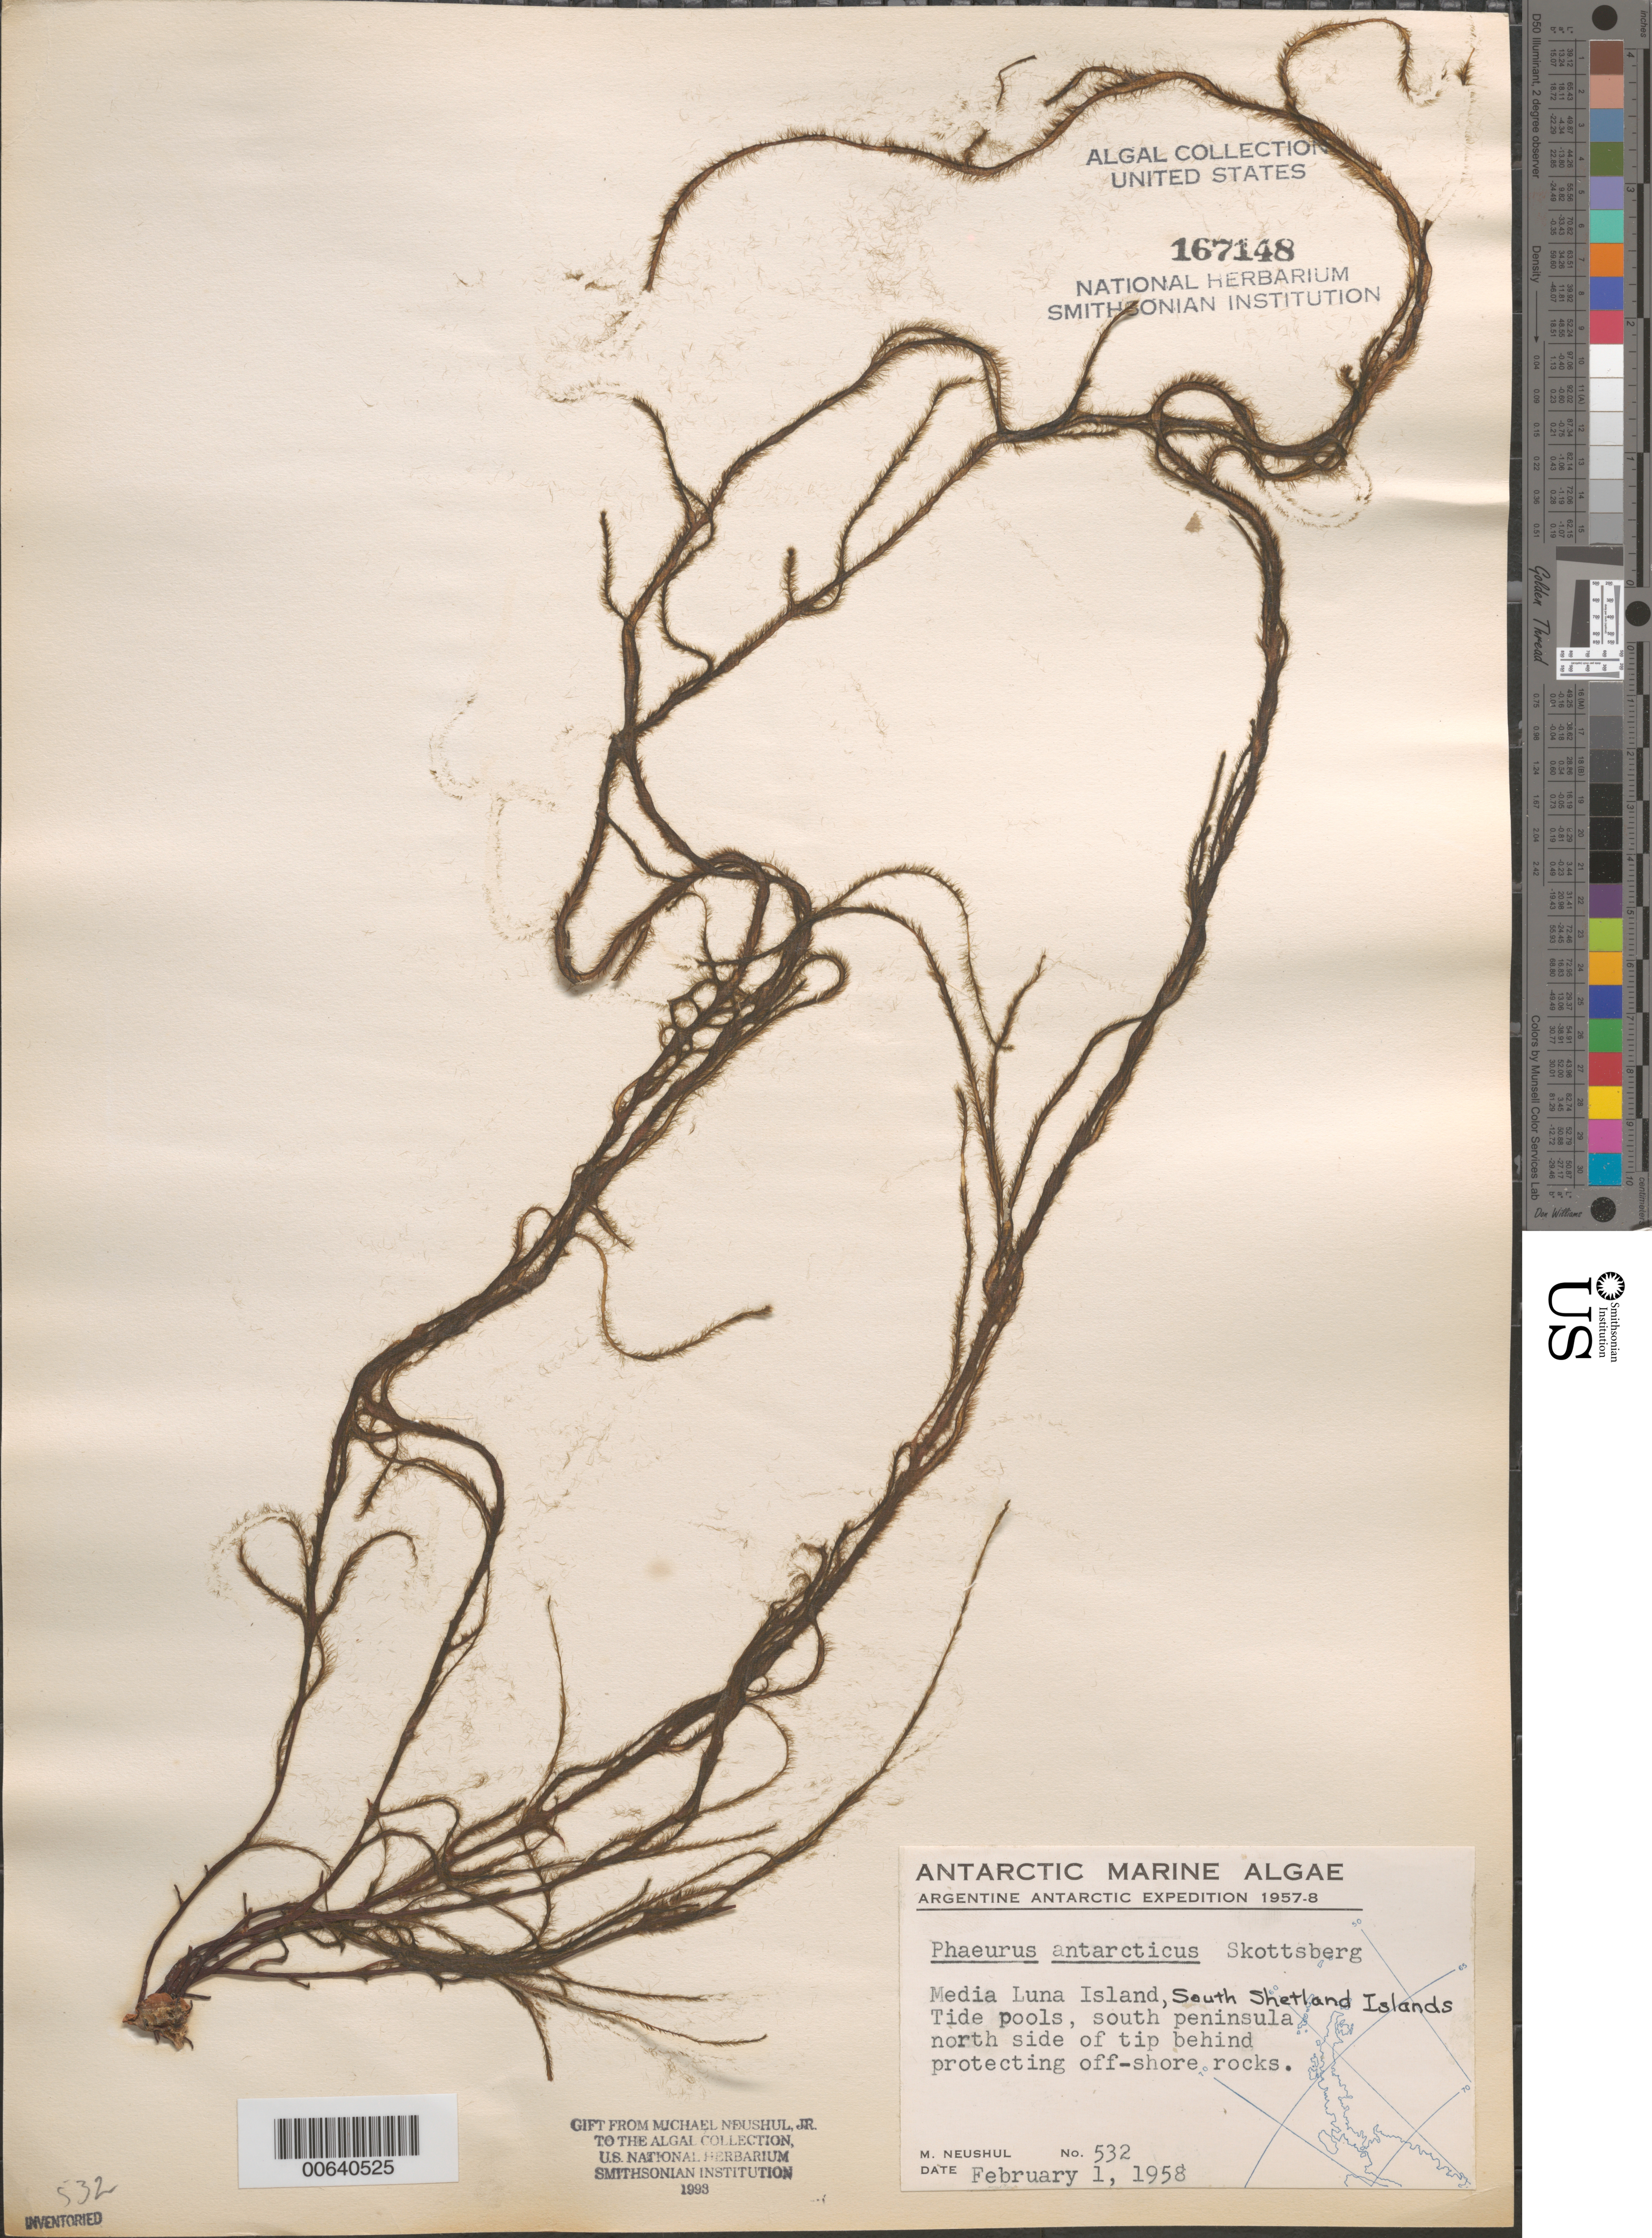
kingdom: Chromista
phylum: Ochrophyta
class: Phaeophyceae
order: Desmarestiales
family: Desmarestiaceae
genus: Phaeurus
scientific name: Phaeurus antarcticus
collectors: M. Neushul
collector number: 532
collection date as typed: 01 Feb 1958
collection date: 1958-02-01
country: Antarctica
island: Half Moon Island (Media Luna Island)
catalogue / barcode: US 167148